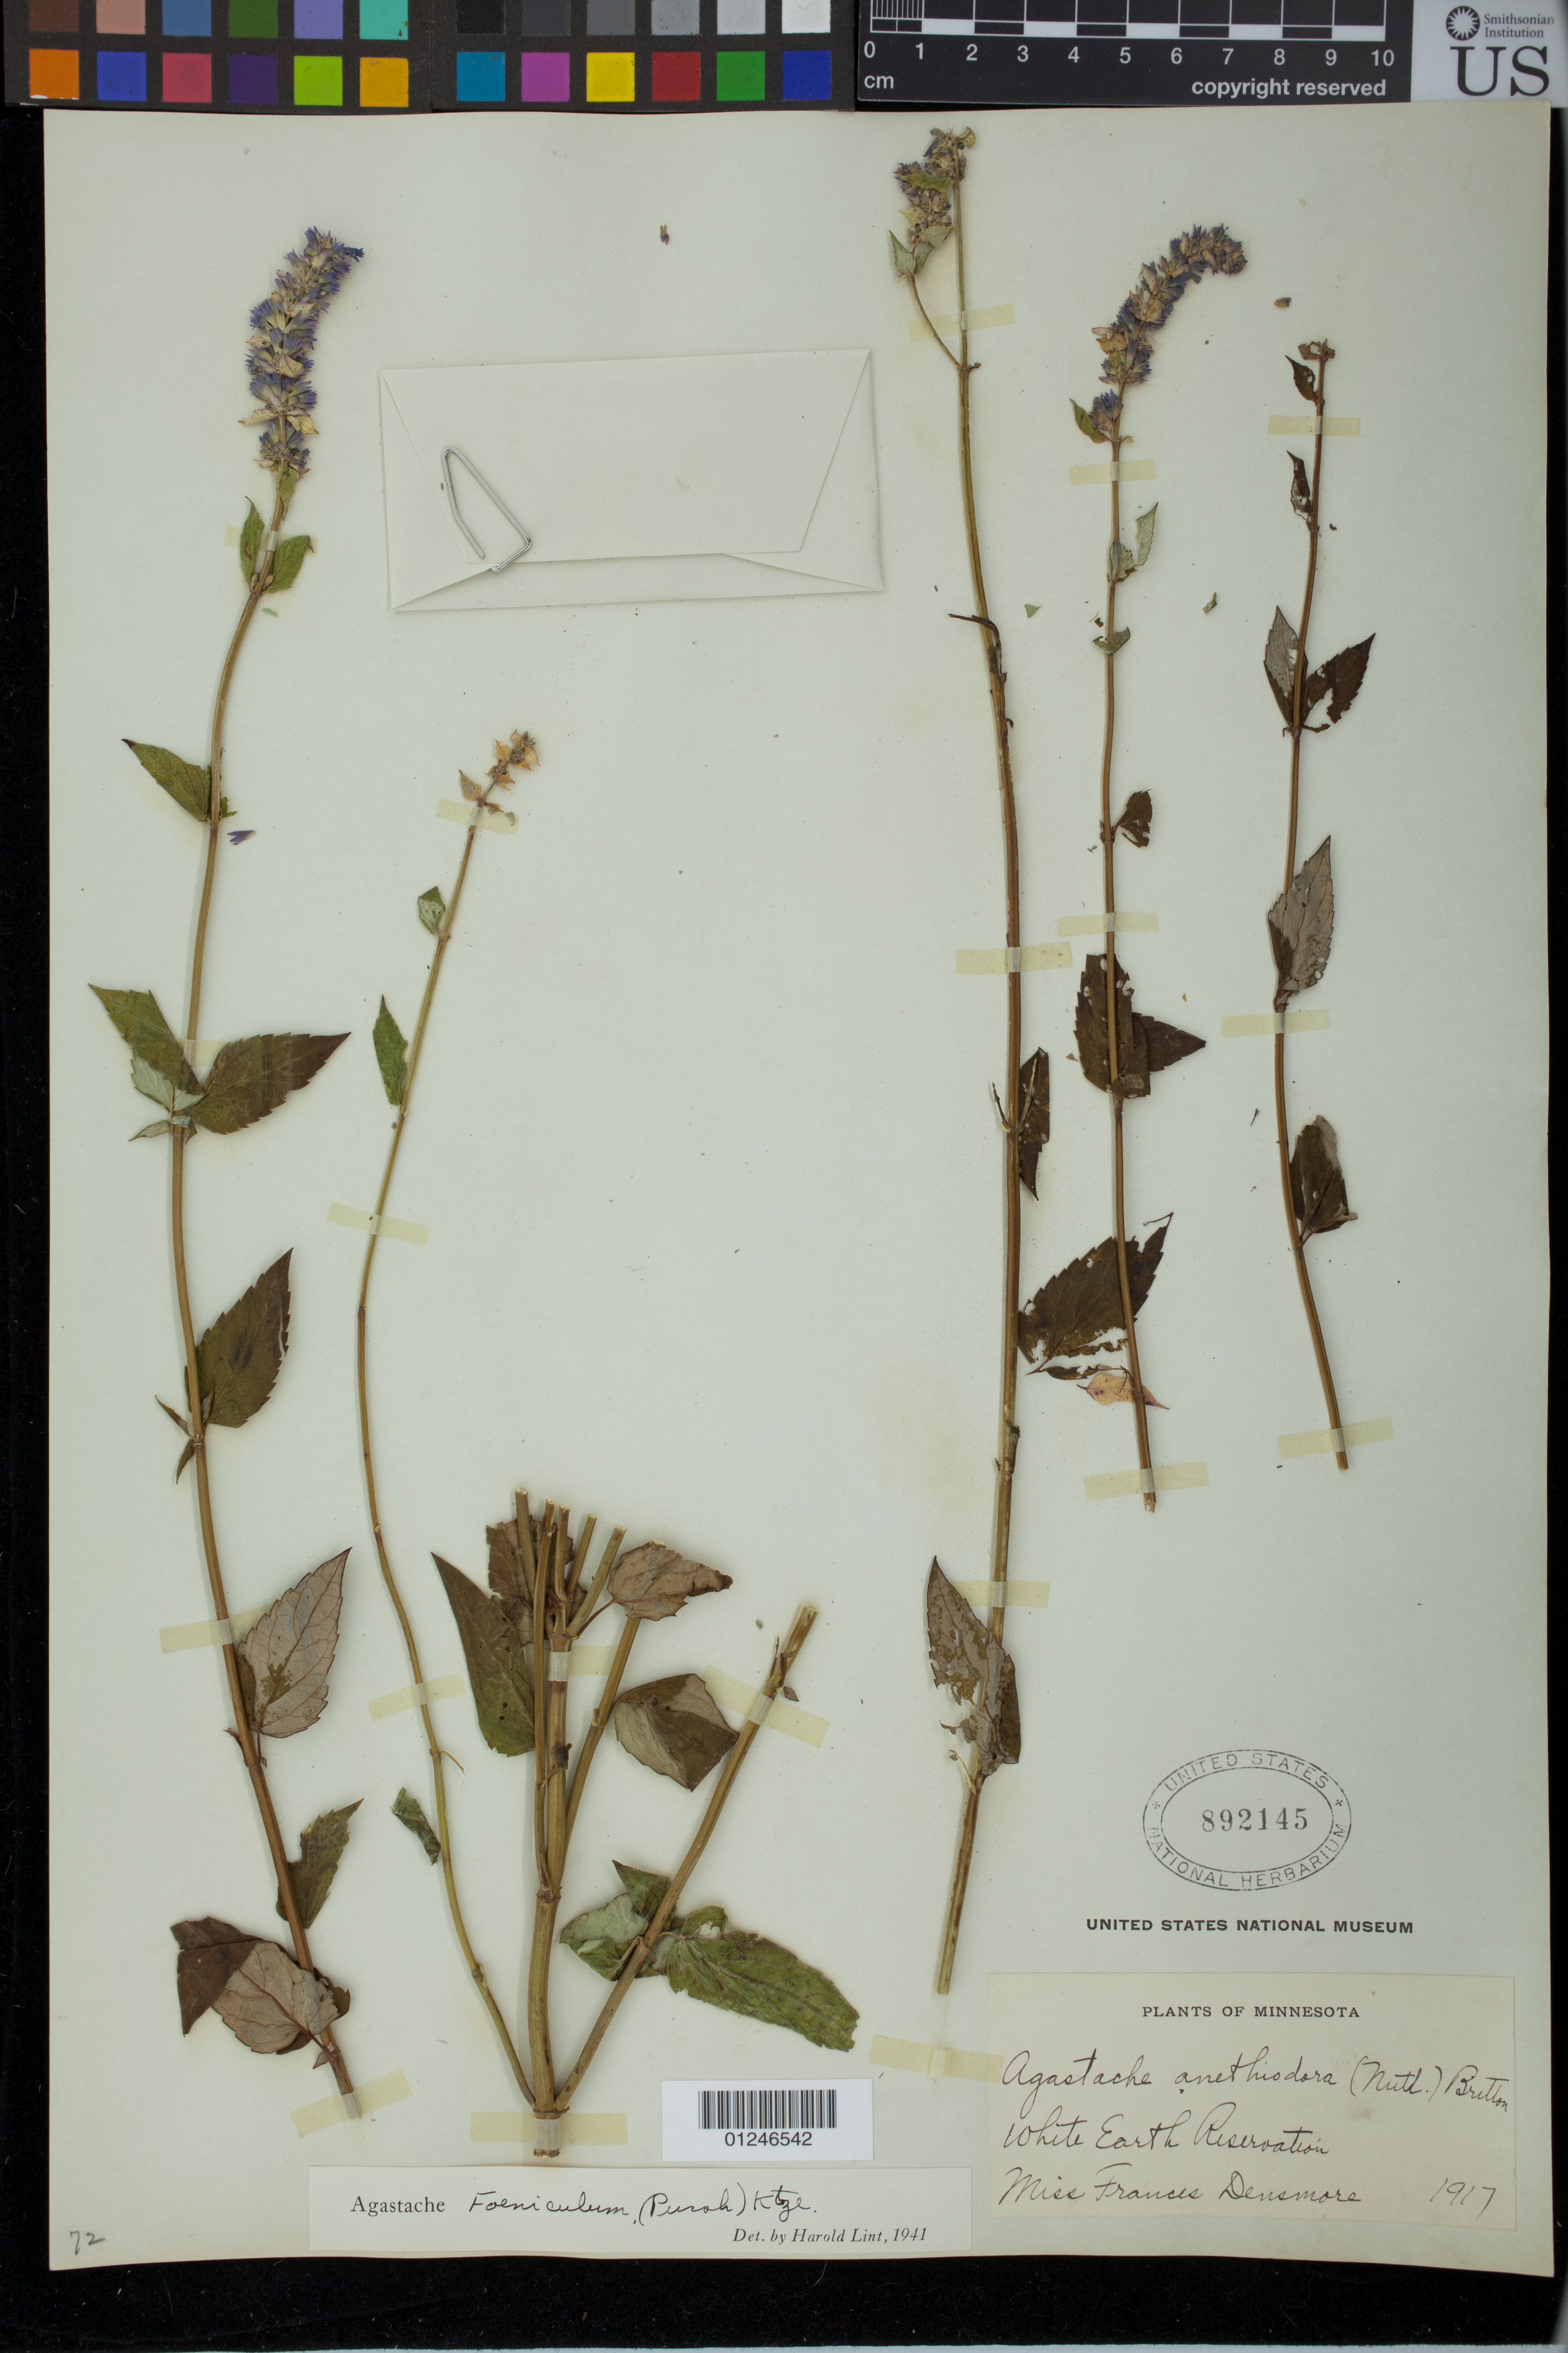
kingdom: Plantae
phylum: Tracheophyta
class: Magnoliopsida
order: Lamiales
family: Lamiaceae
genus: Agastache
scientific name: Agastache foeniculum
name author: (Pursh) Kuntze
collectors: F. Densmore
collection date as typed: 1917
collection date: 1917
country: United States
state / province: Minnesota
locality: White earth reservation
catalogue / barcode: US 892145